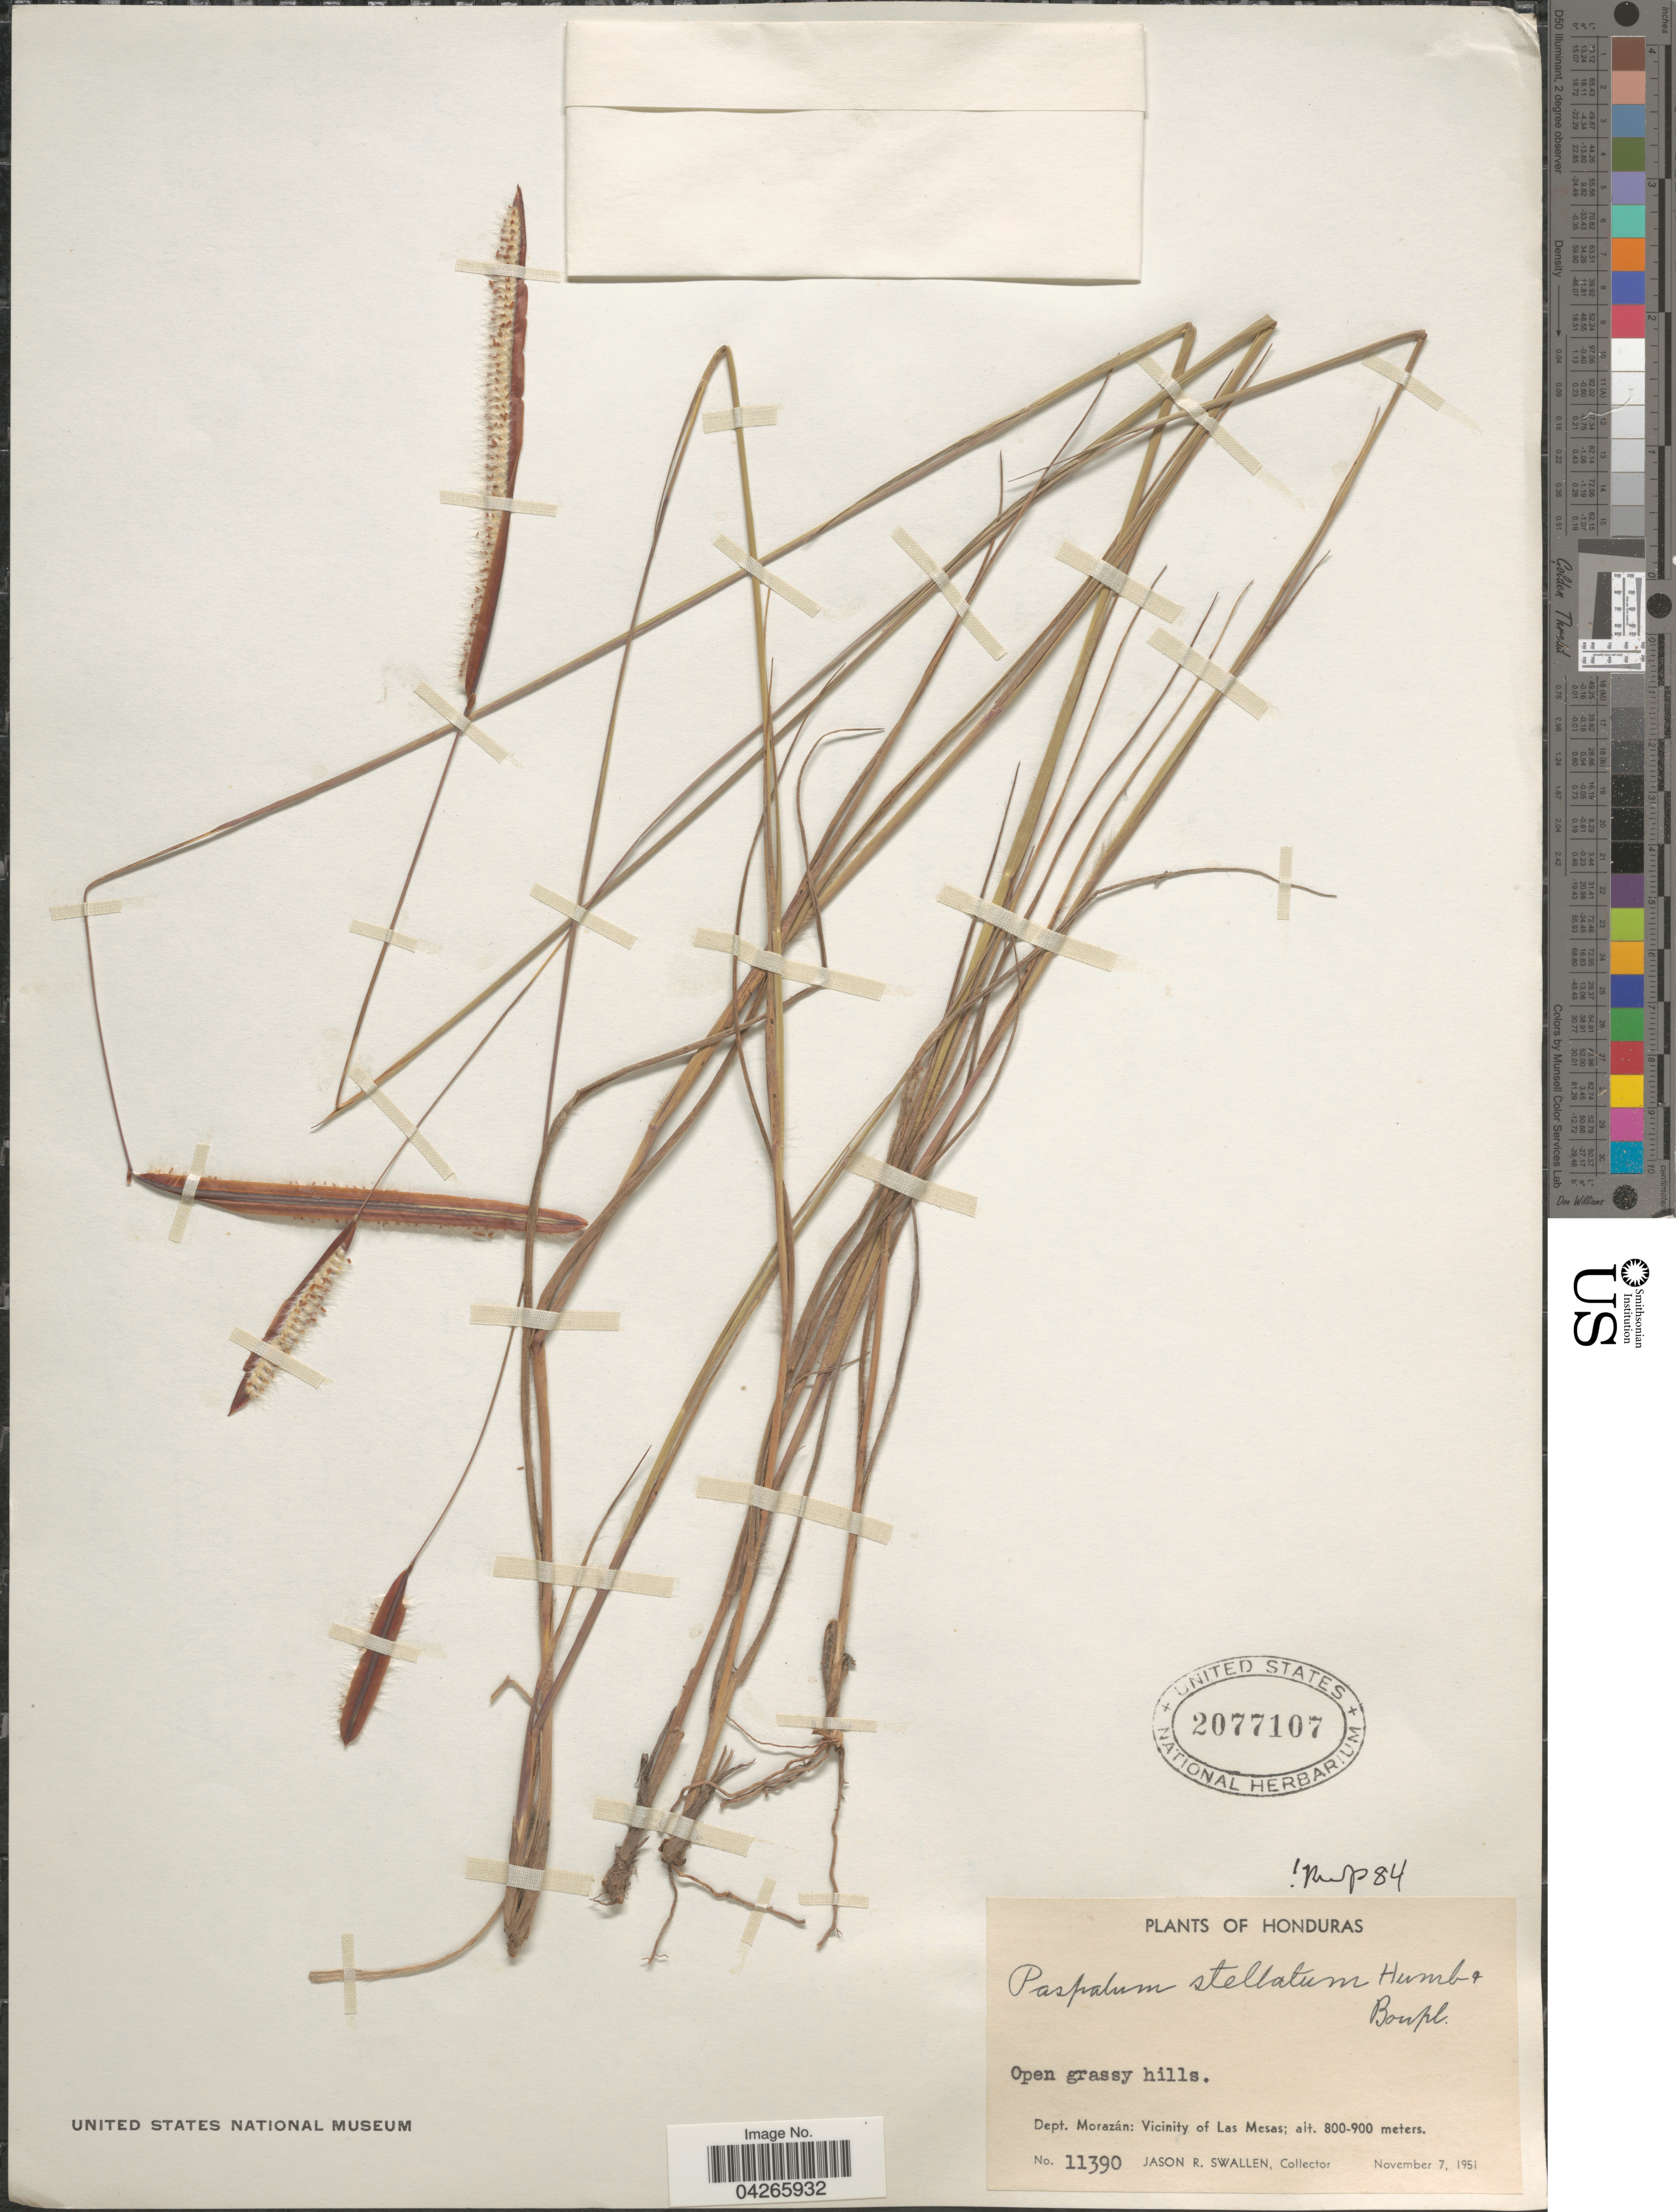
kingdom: Plantae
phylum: Tracheophyta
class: Liliopsida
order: Poales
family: Poaceae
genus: Paspalum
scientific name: Paspalum stellatum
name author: Humb. & Bonpl. ex Flüggé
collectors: J. R. Swallen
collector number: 11390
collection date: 1951-11-07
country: Honduras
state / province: Fco. Morazán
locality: Dept. Morazán: Vicinity of Las Mesas.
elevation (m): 800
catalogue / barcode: US 2077107